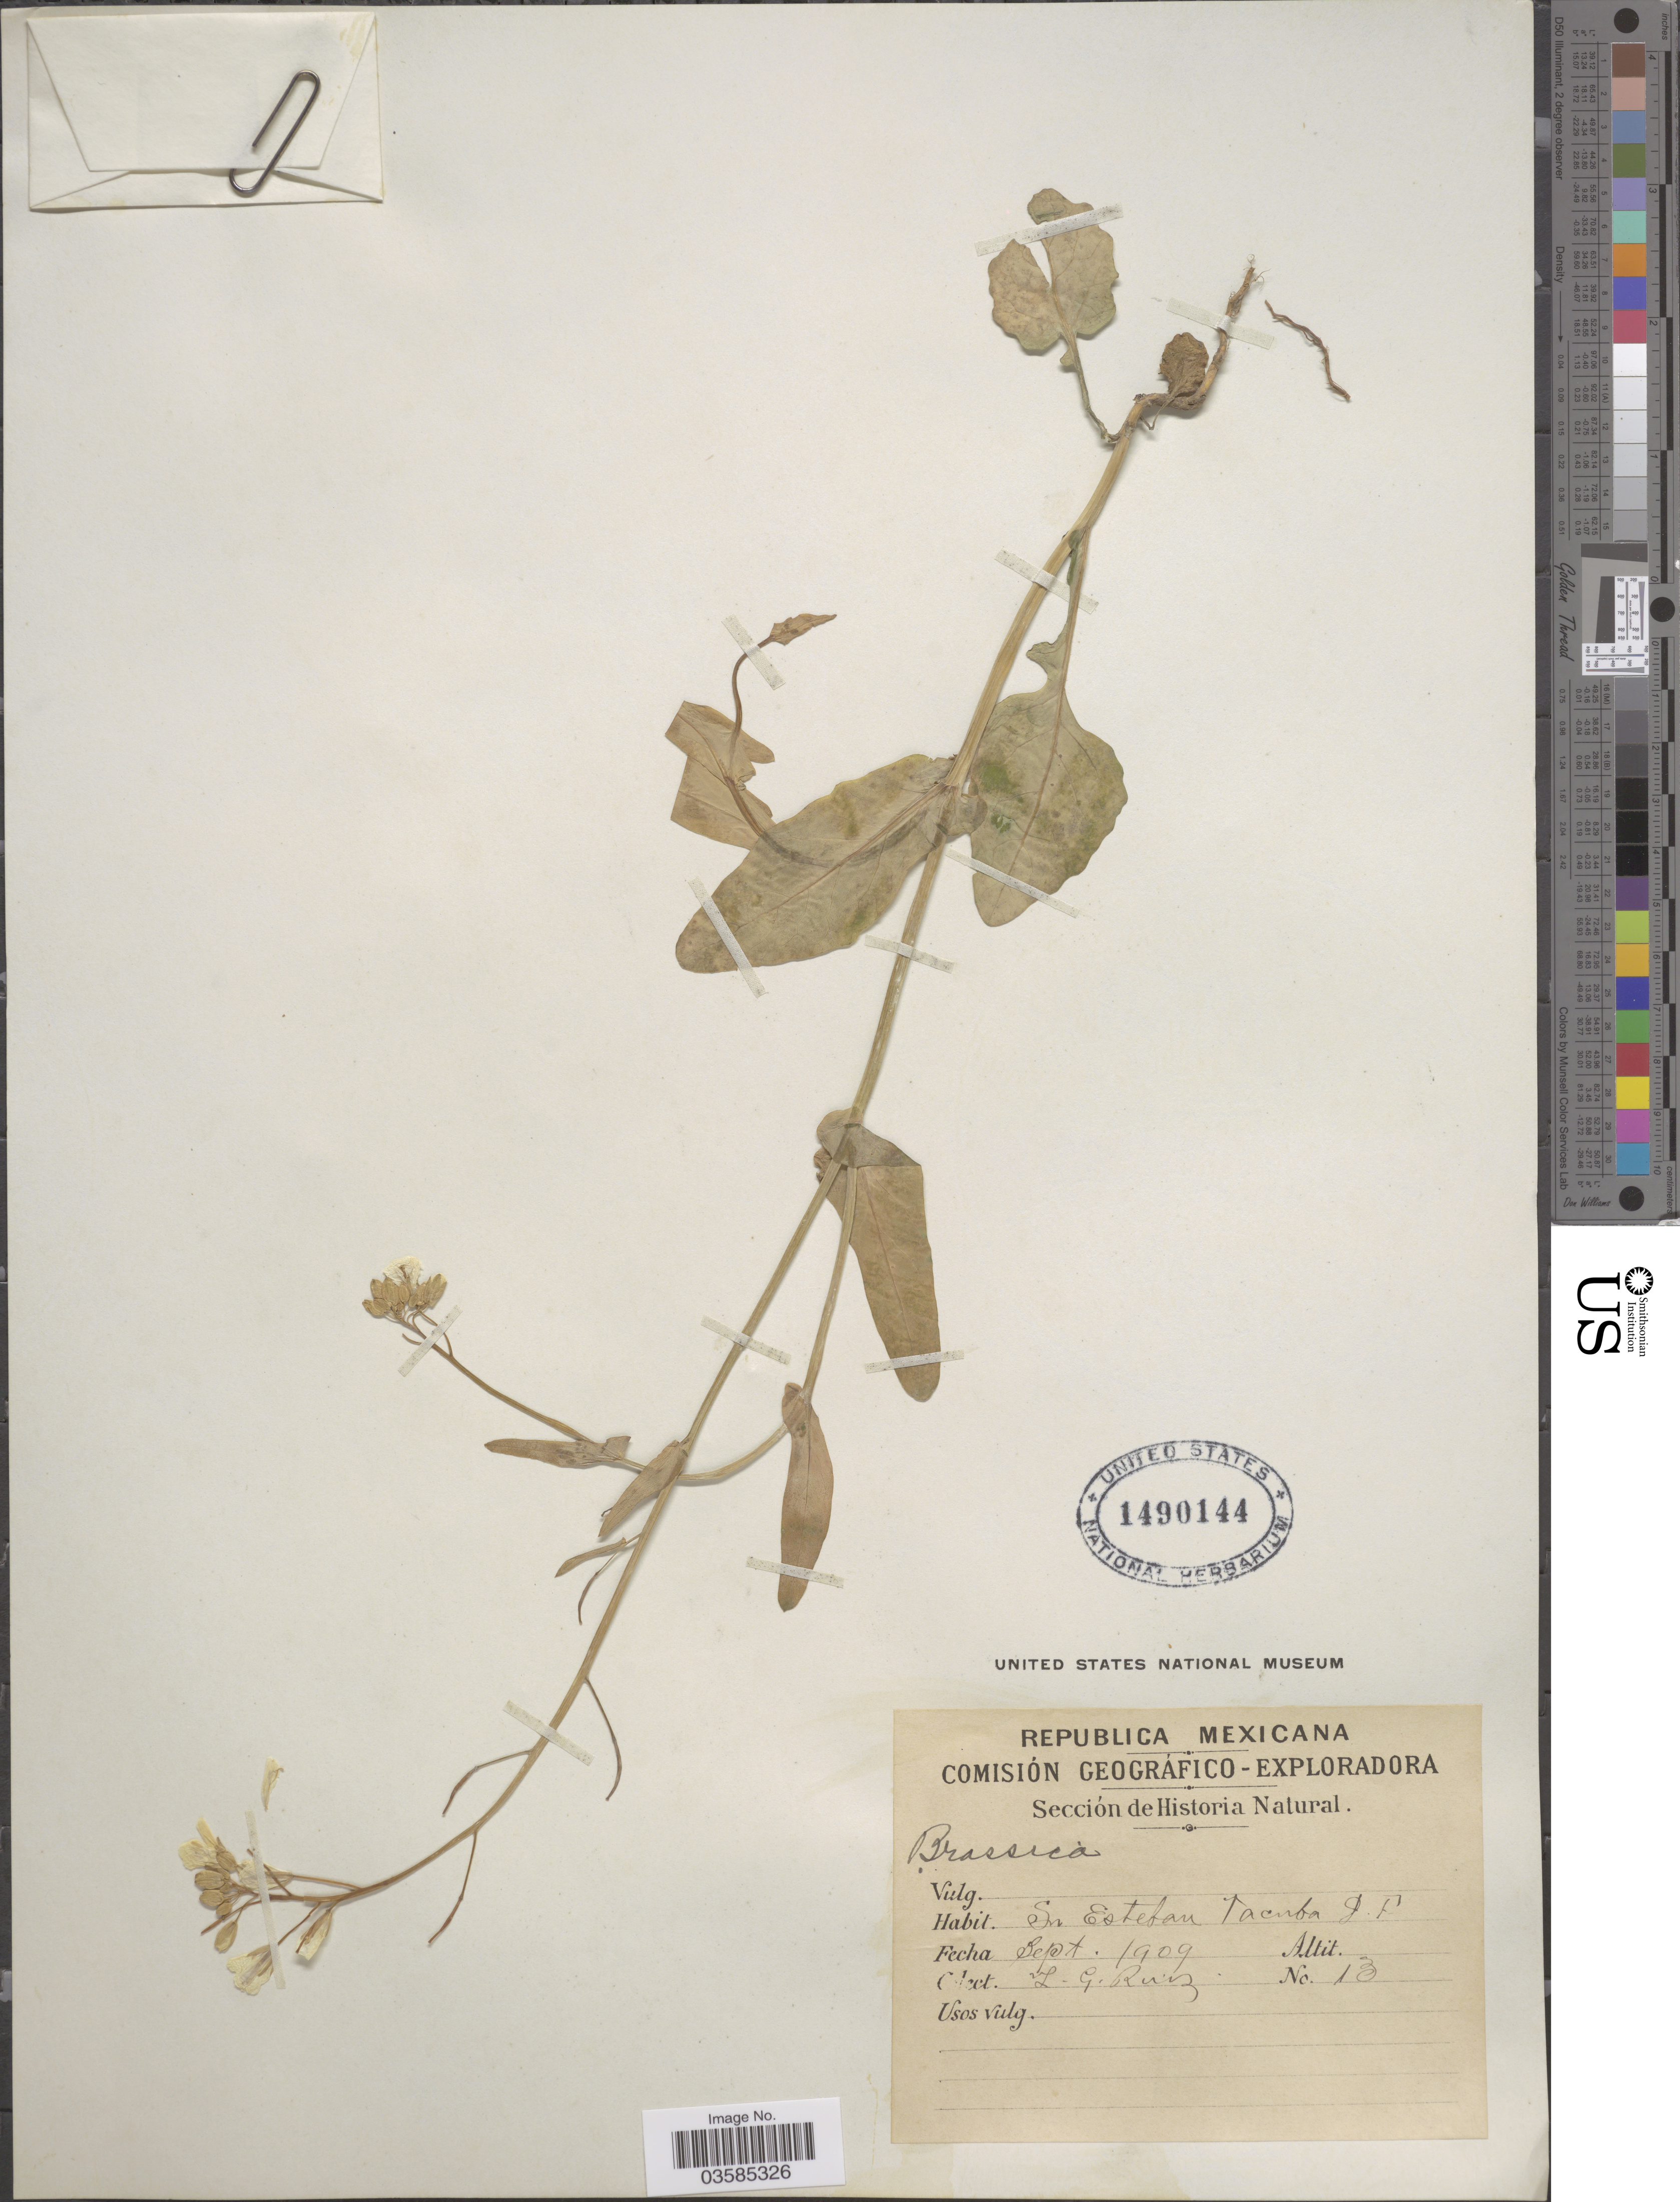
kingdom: Plantae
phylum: Tracheophyta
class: Magnoliopsida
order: Brassicales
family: Brassicaceae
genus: Brassica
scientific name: Brassica campestris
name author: L.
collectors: L. G. Ruiz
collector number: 13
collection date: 1909-09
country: Mexico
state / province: Distrito Federal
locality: Sn Estefan Tacuba.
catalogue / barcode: US 1490144